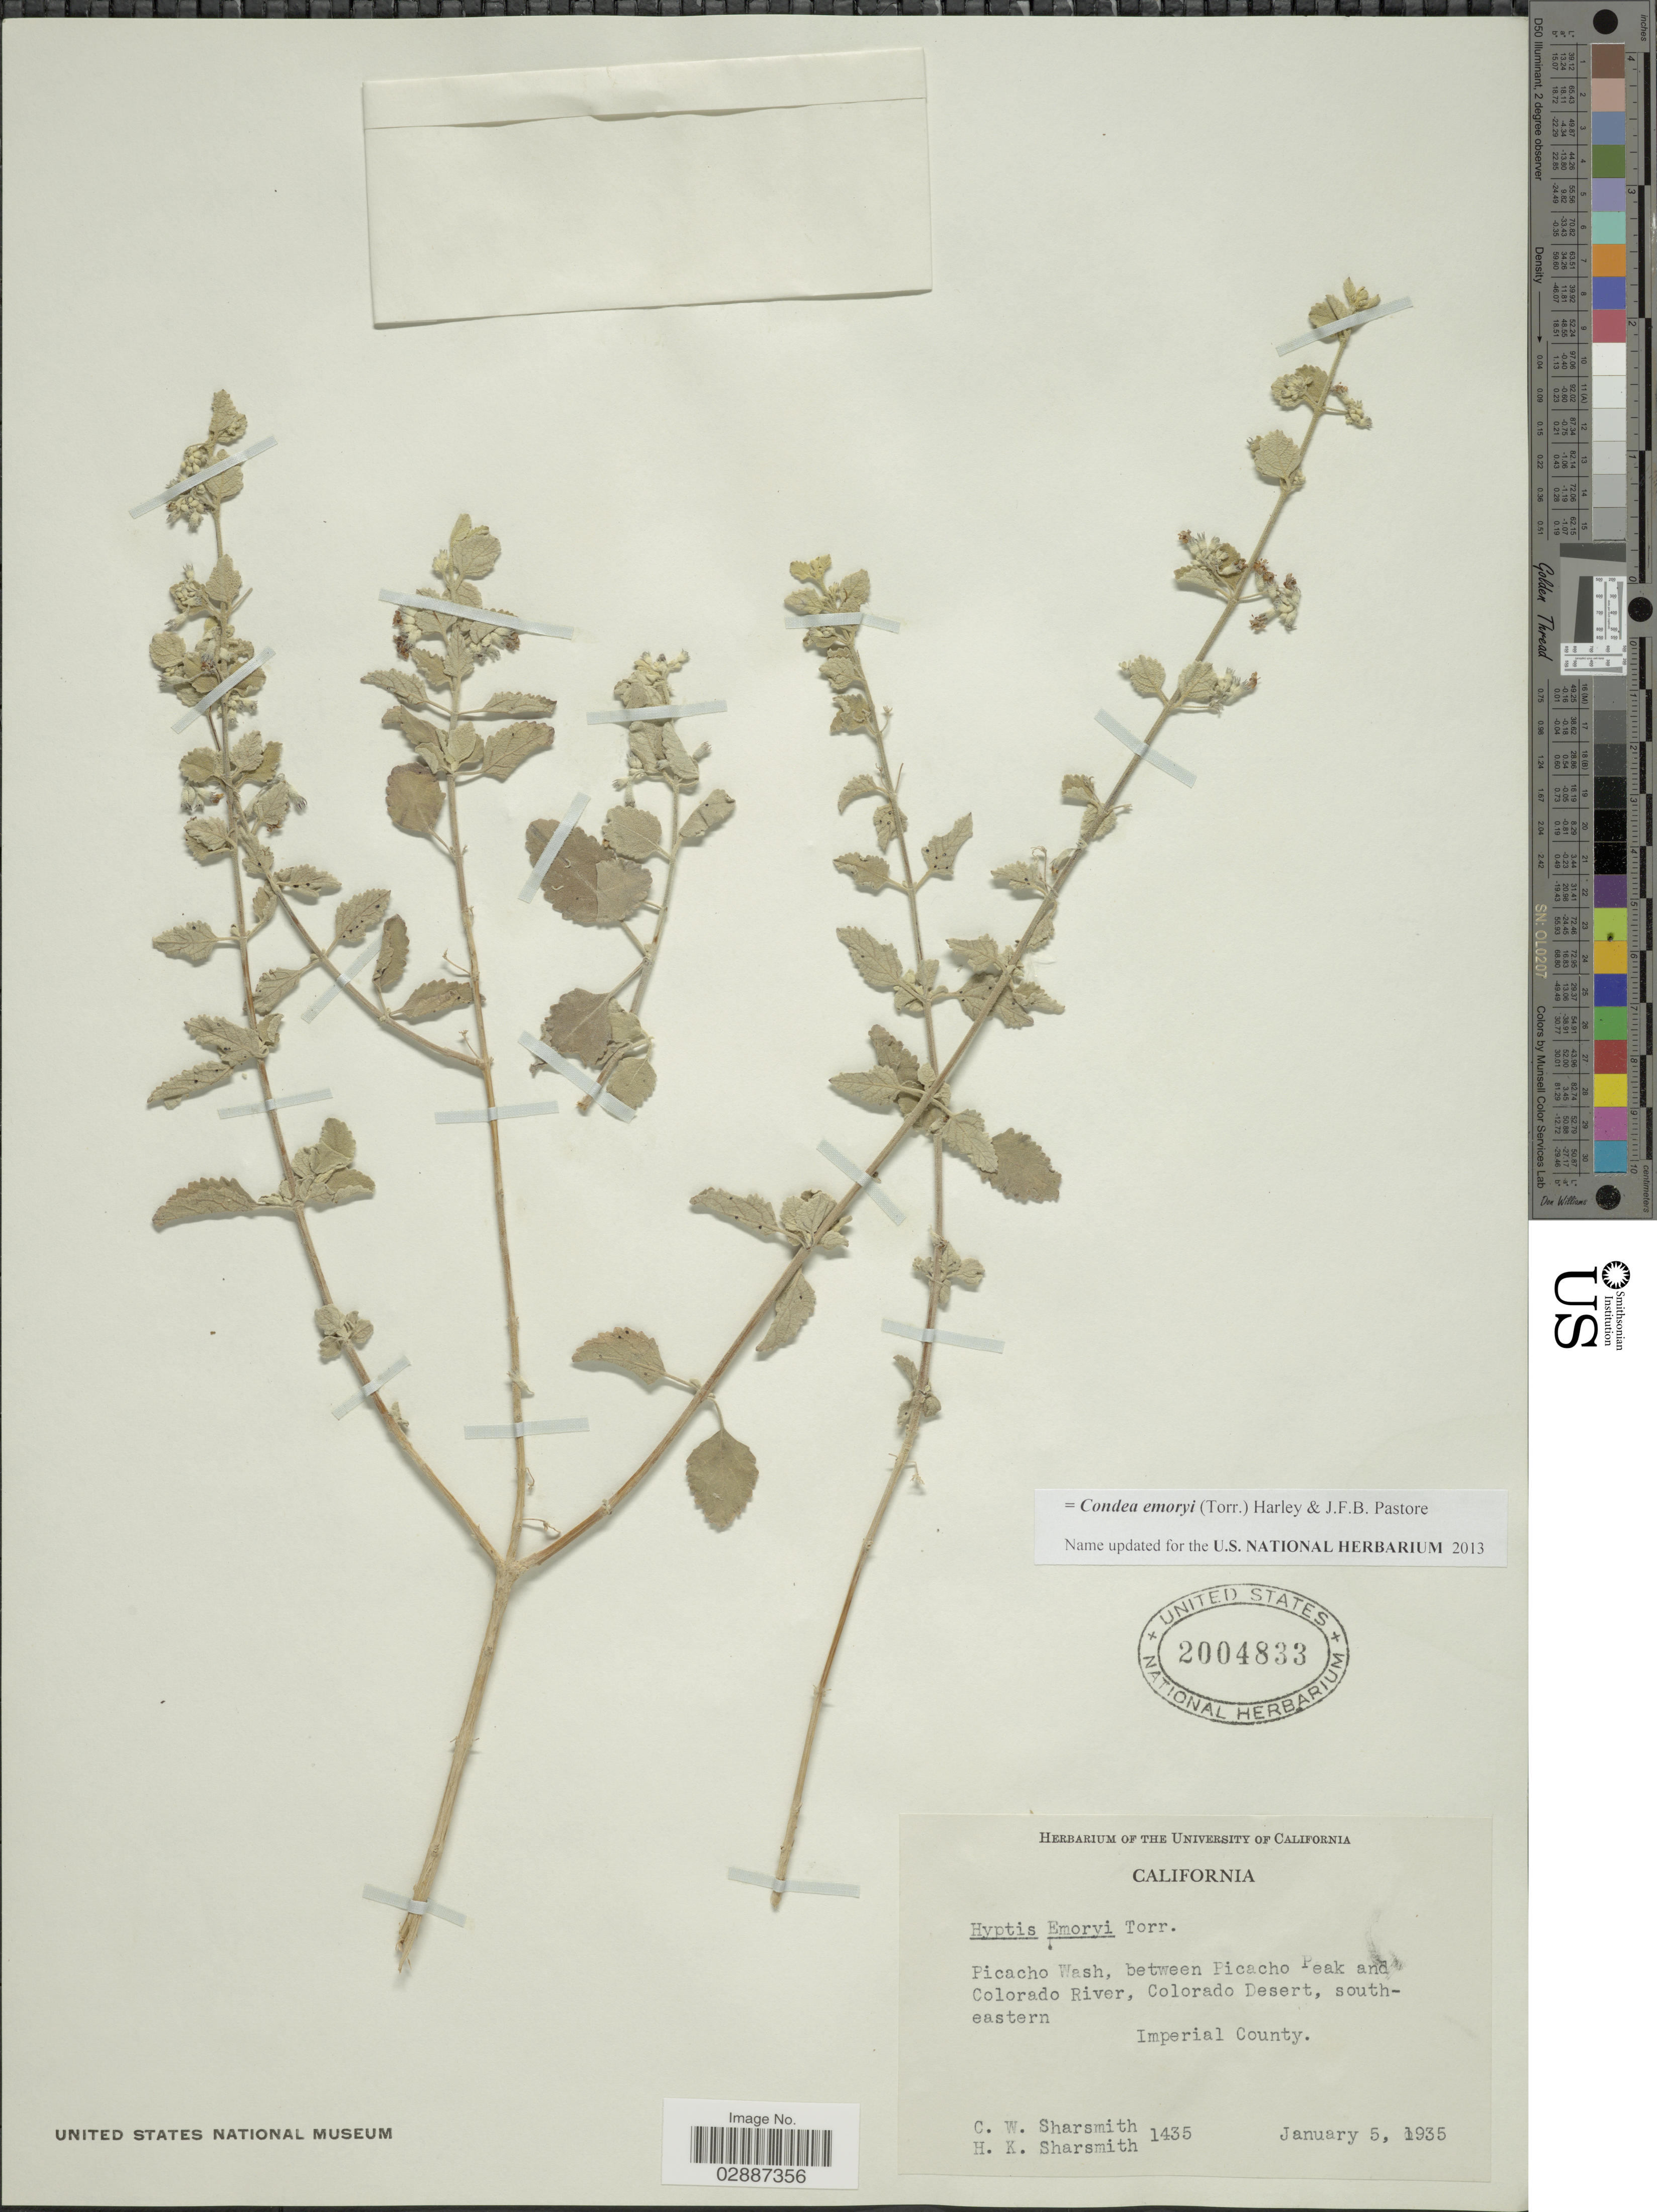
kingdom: Plantae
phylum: Tracheophyta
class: Magnoliopsida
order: Lamiales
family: Lamiaceae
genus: Condea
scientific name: Condea emoryi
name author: (Torr.) Harley & J.F.B. Pastore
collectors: C. Sharsmith & H. Sharsmith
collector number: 1435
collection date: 1935-01-05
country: United States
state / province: California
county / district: Imperial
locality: Picacho Wash, between Picacho Peak and Colorado River, Colorado Desert, south-eastern Imperial County.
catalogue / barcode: US 2004833